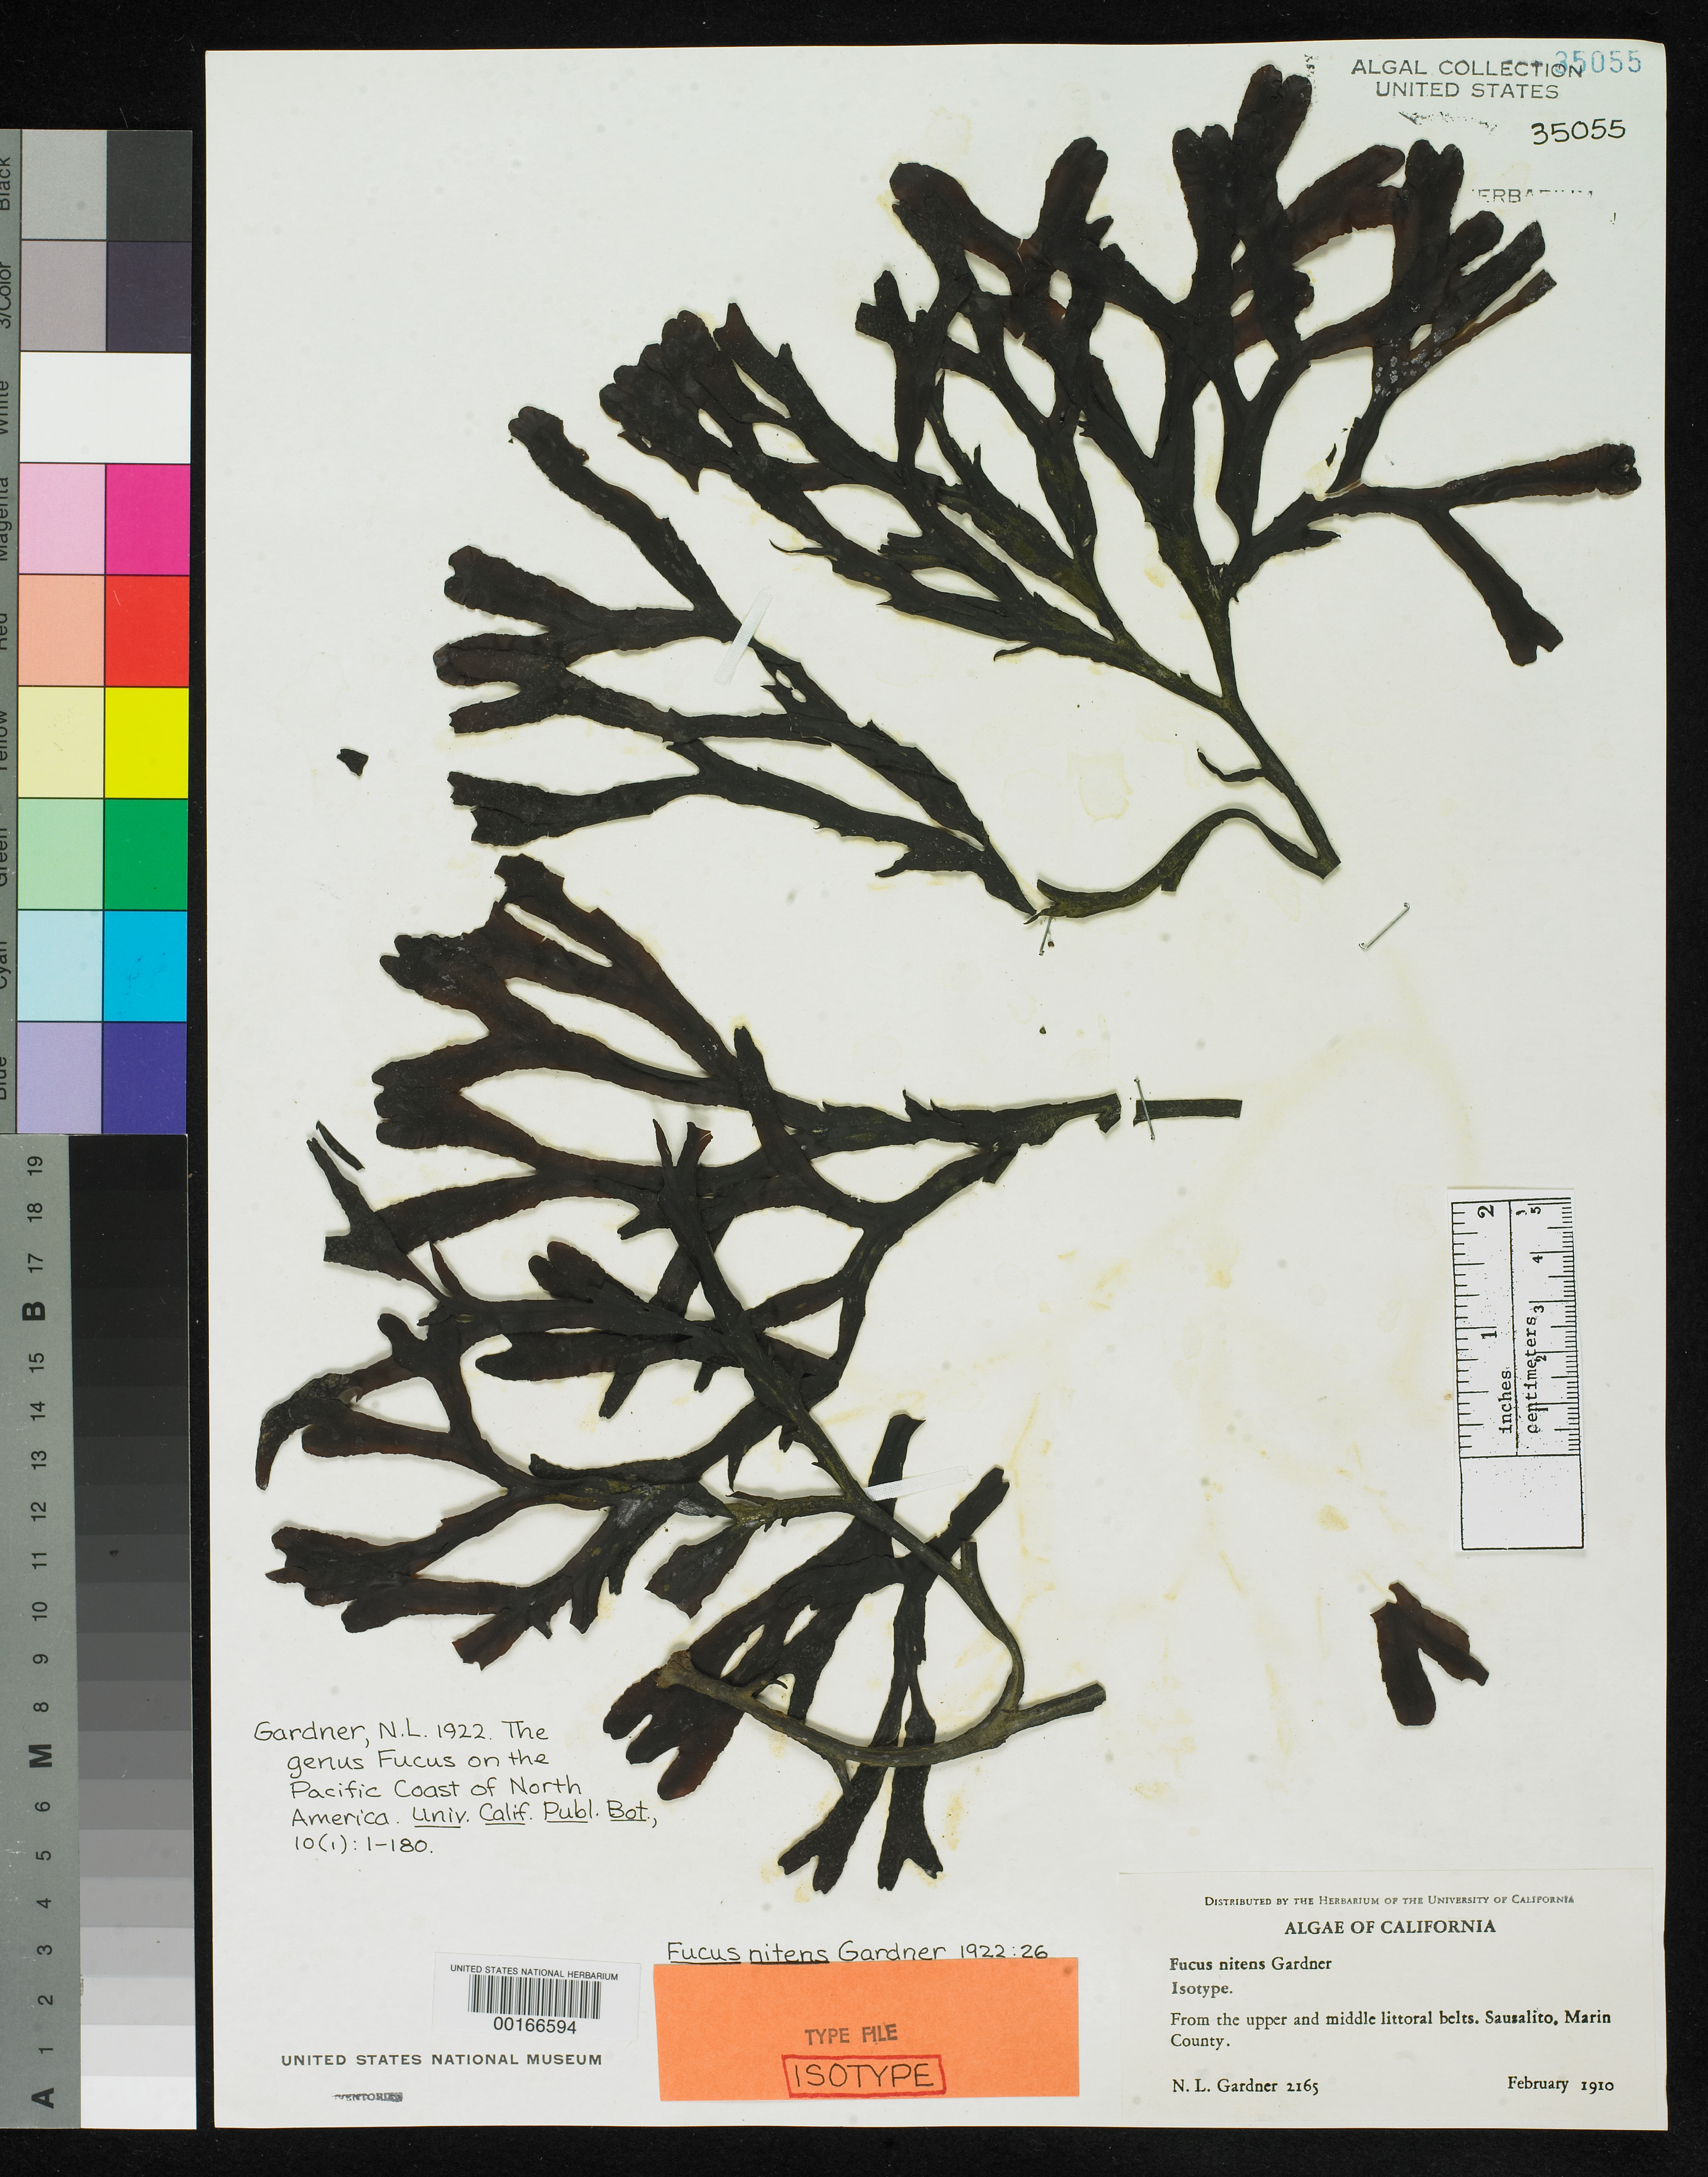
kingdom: Chromista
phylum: Ochrophyta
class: Phaeophyceae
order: Fucales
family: Fucaceae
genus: Fucus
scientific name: Fucus nitens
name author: N.L. Gardner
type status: Isotype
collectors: N. Gardner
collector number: NLG 2165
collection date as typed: Feb 1910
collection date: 1910-02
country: United States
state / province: California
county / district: Marin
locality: Sausalito.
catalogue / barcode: US 35055